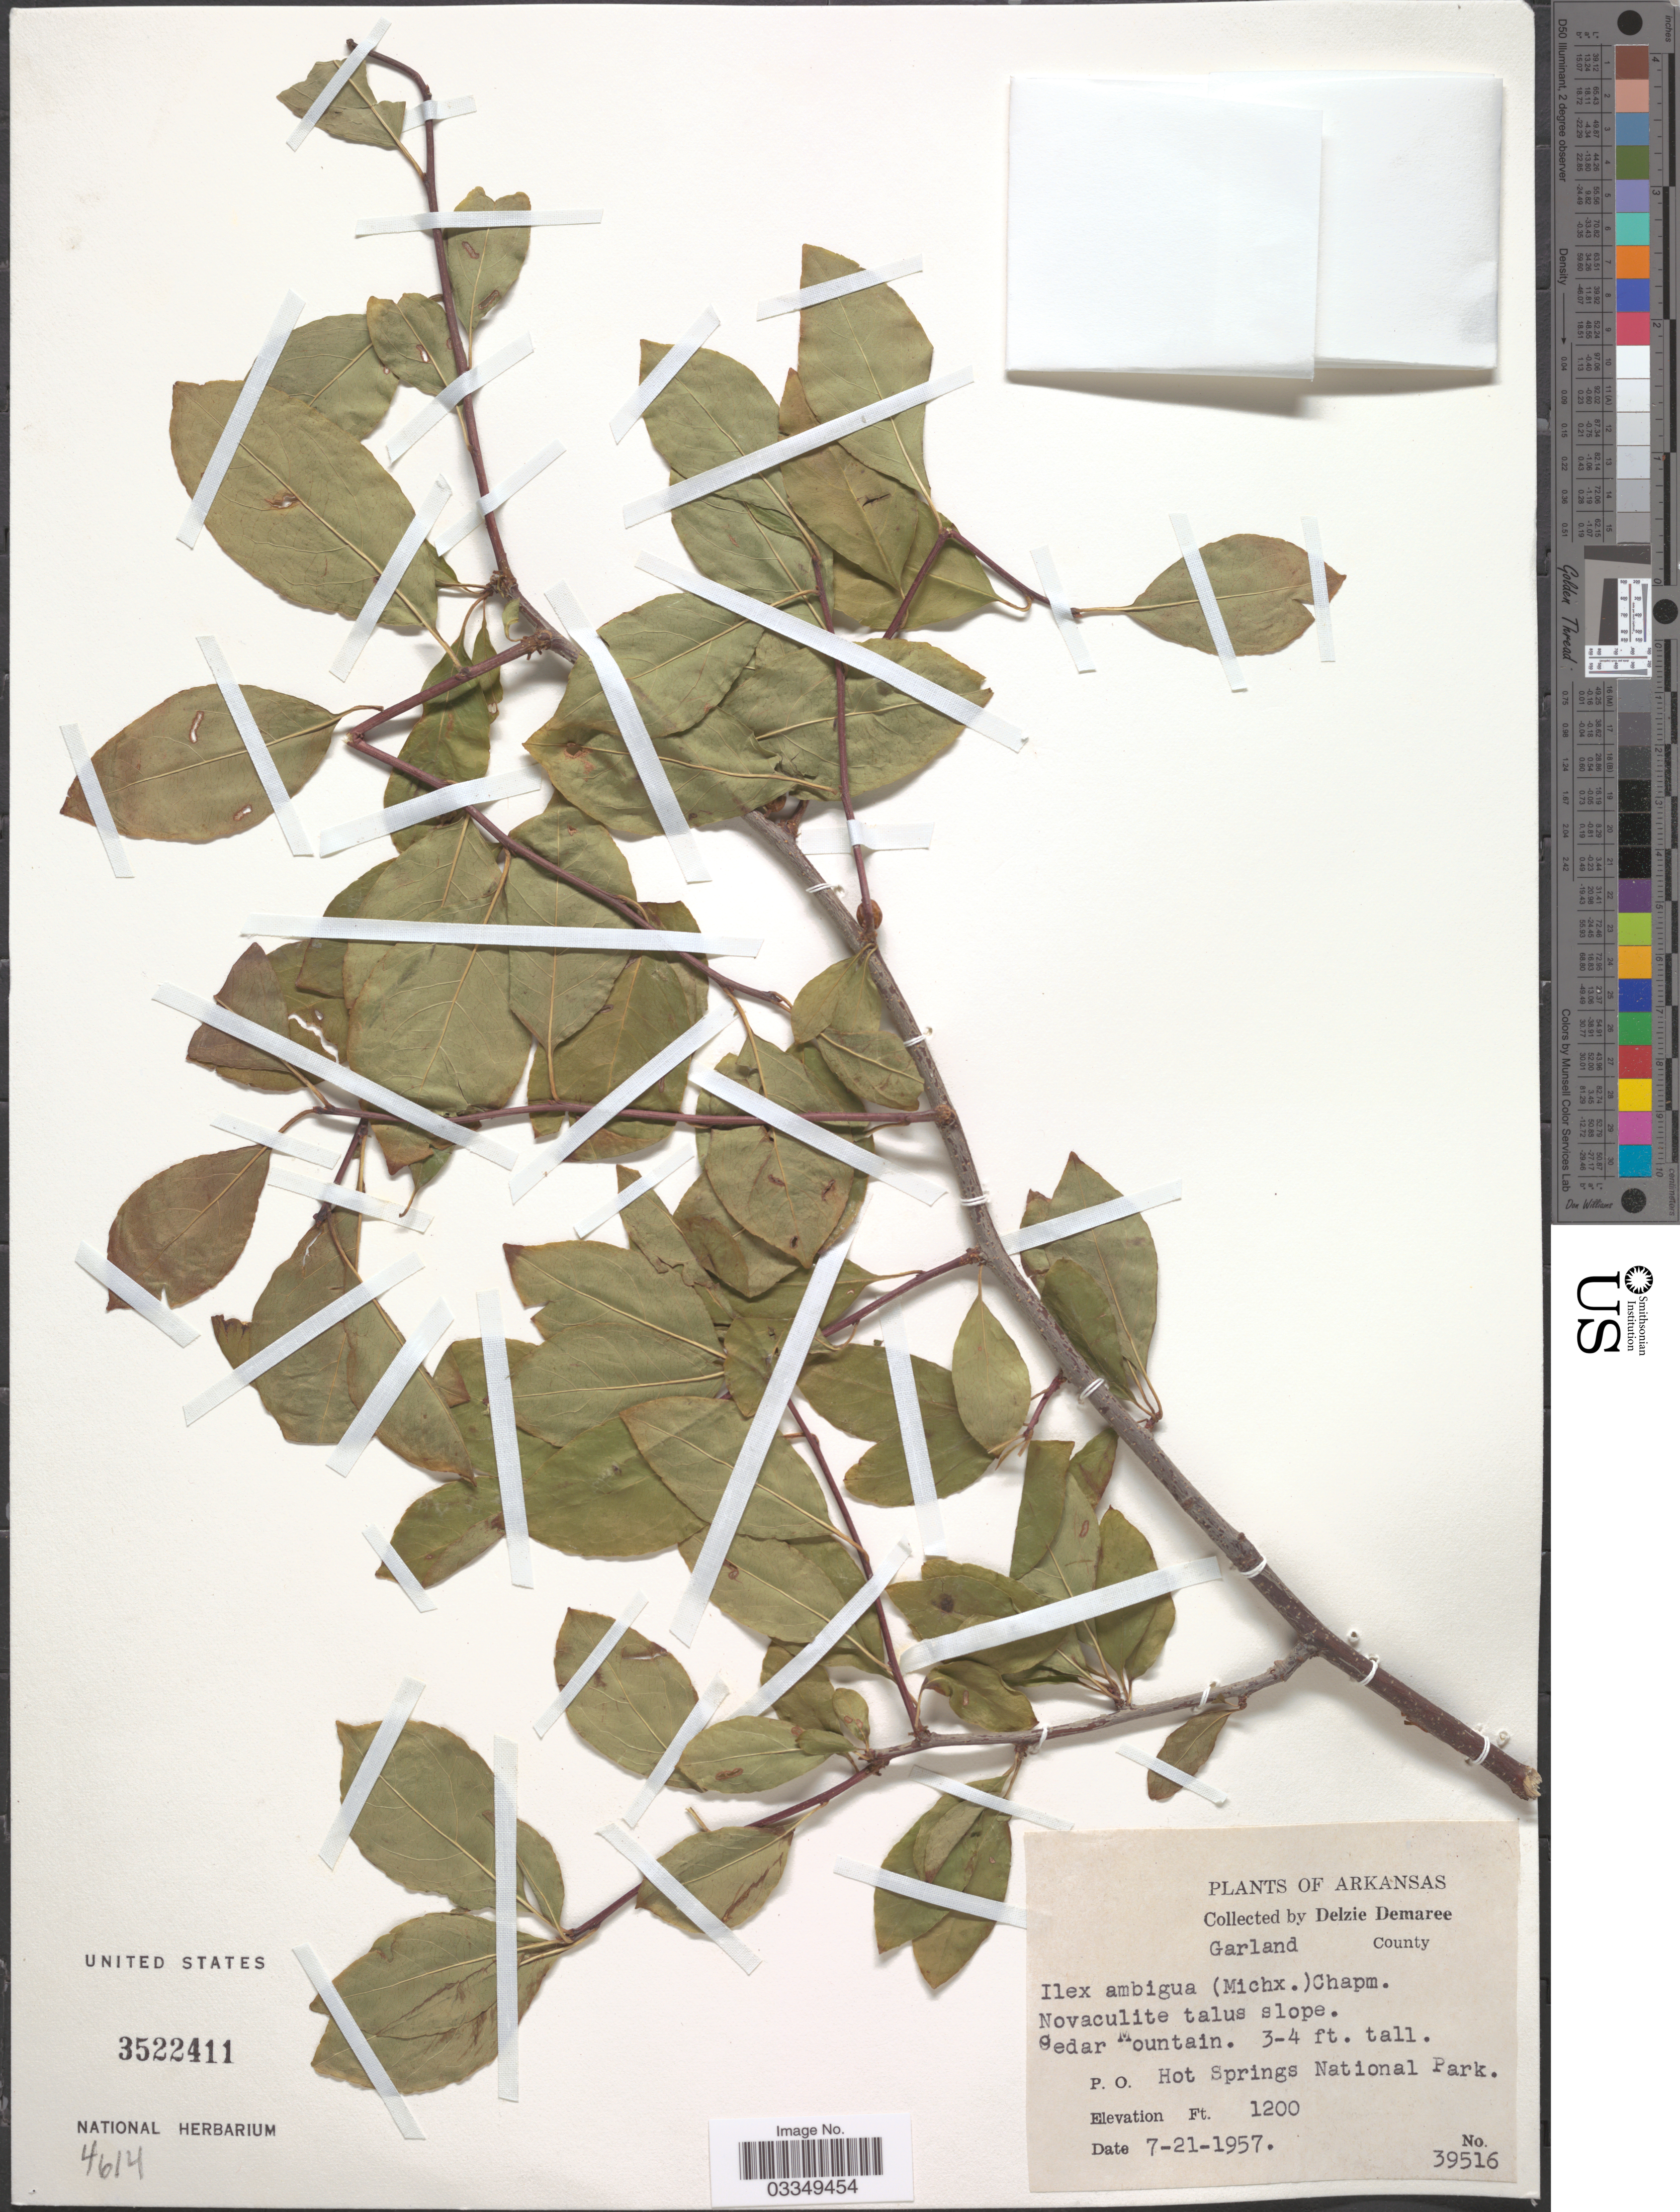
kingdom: Plantae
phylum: Tracheophyta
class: Magnoliopsida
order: Aquifoliales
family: Aquifoliaceae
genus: Ilex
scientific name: Ilex ambigua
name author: Chapm.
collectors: D. Demaree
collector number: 39516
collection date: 1957-07-21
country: United States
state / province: Arkansas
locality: Garland County, Cedar Mountain, P.O. Hot Springs National Park.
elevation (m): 366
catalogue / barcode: US 3522411